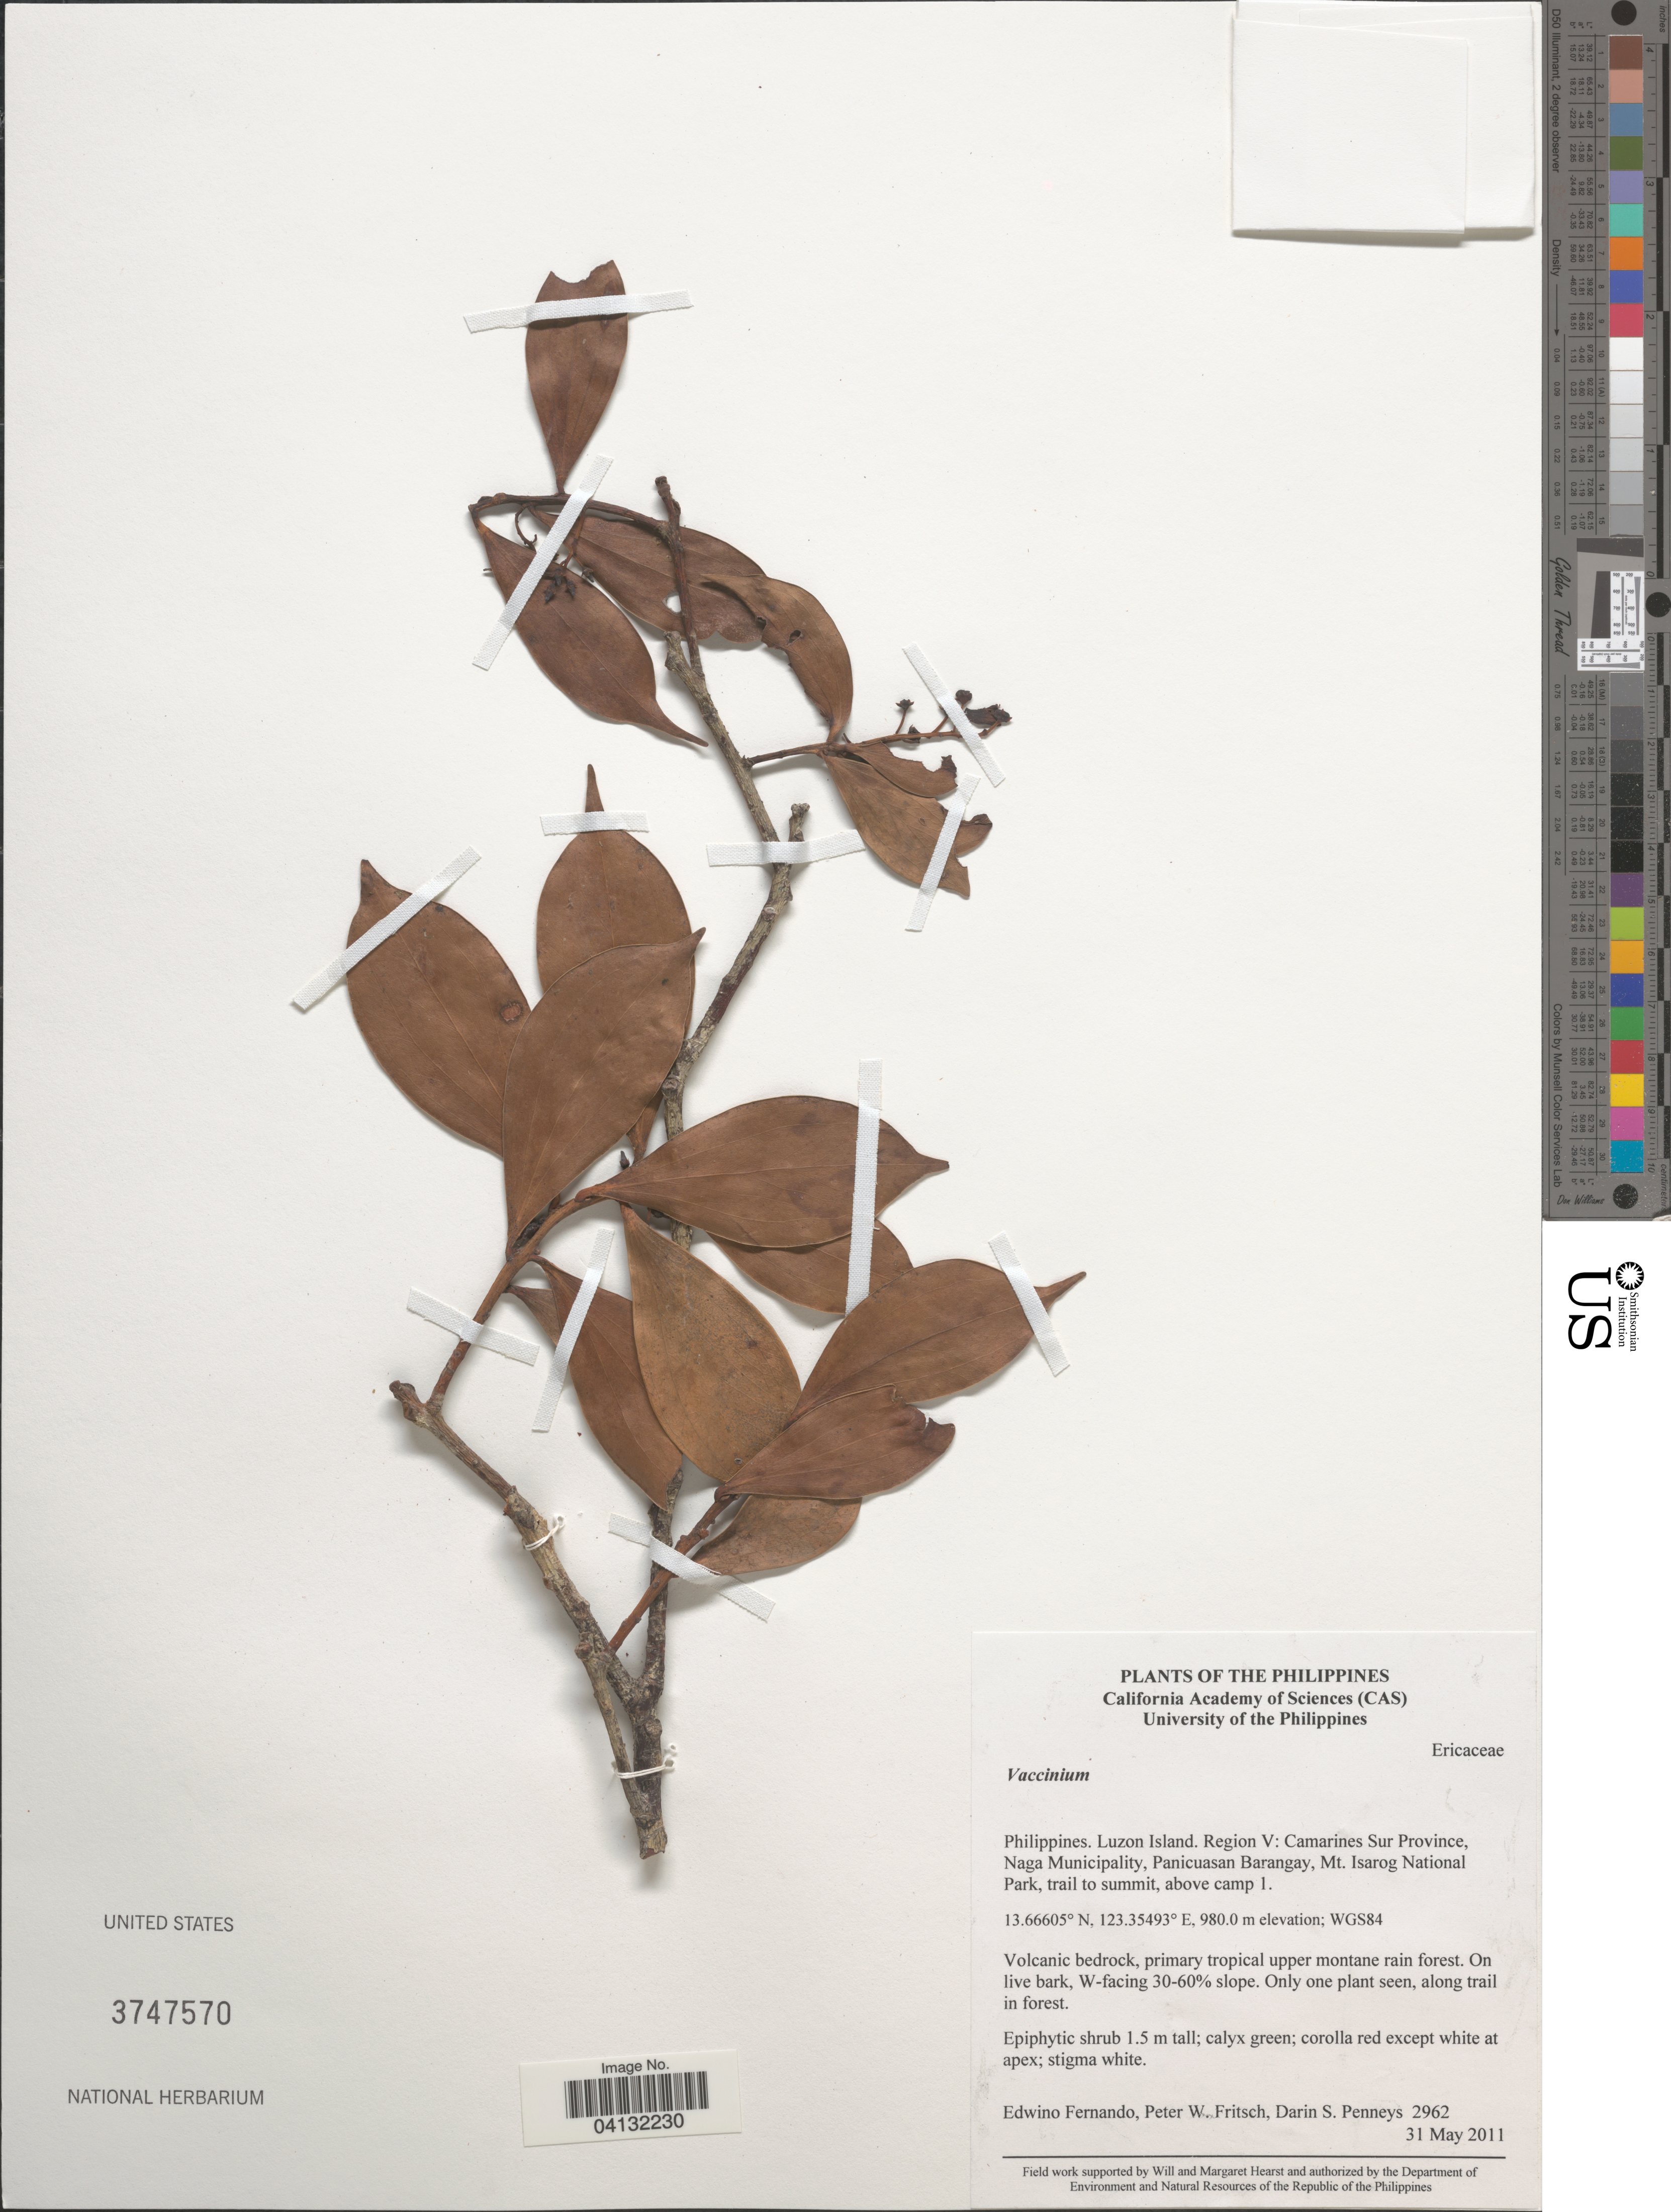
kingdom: Plantae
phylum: Tracheophyta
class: Magnoliopsida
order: Ericales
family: Ericaceae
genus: Vaccinium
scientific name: Vaccinium iragaense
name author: Merr.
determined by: Tamayo, Maverick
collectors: E. S. Fernando, P. W. Fritsch & D. S. Penneys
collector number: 2962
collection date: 2011-05-31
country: Philippines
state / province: Bicol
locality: Luzon Island. Region V: Camarines Sur Province, Naga Municipality, Panicuasan Barangay, Mt. Isarog National Park, trail to summit, above camp 1. WGS84. W-facing 30-60% slope.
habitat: Volcanic bedrock, primary tropical upper montane rain forest. On live bark, W-facing 30-60% slope. Only one plant seen, along trail in forest.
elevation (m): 980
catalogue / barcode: US 3747570